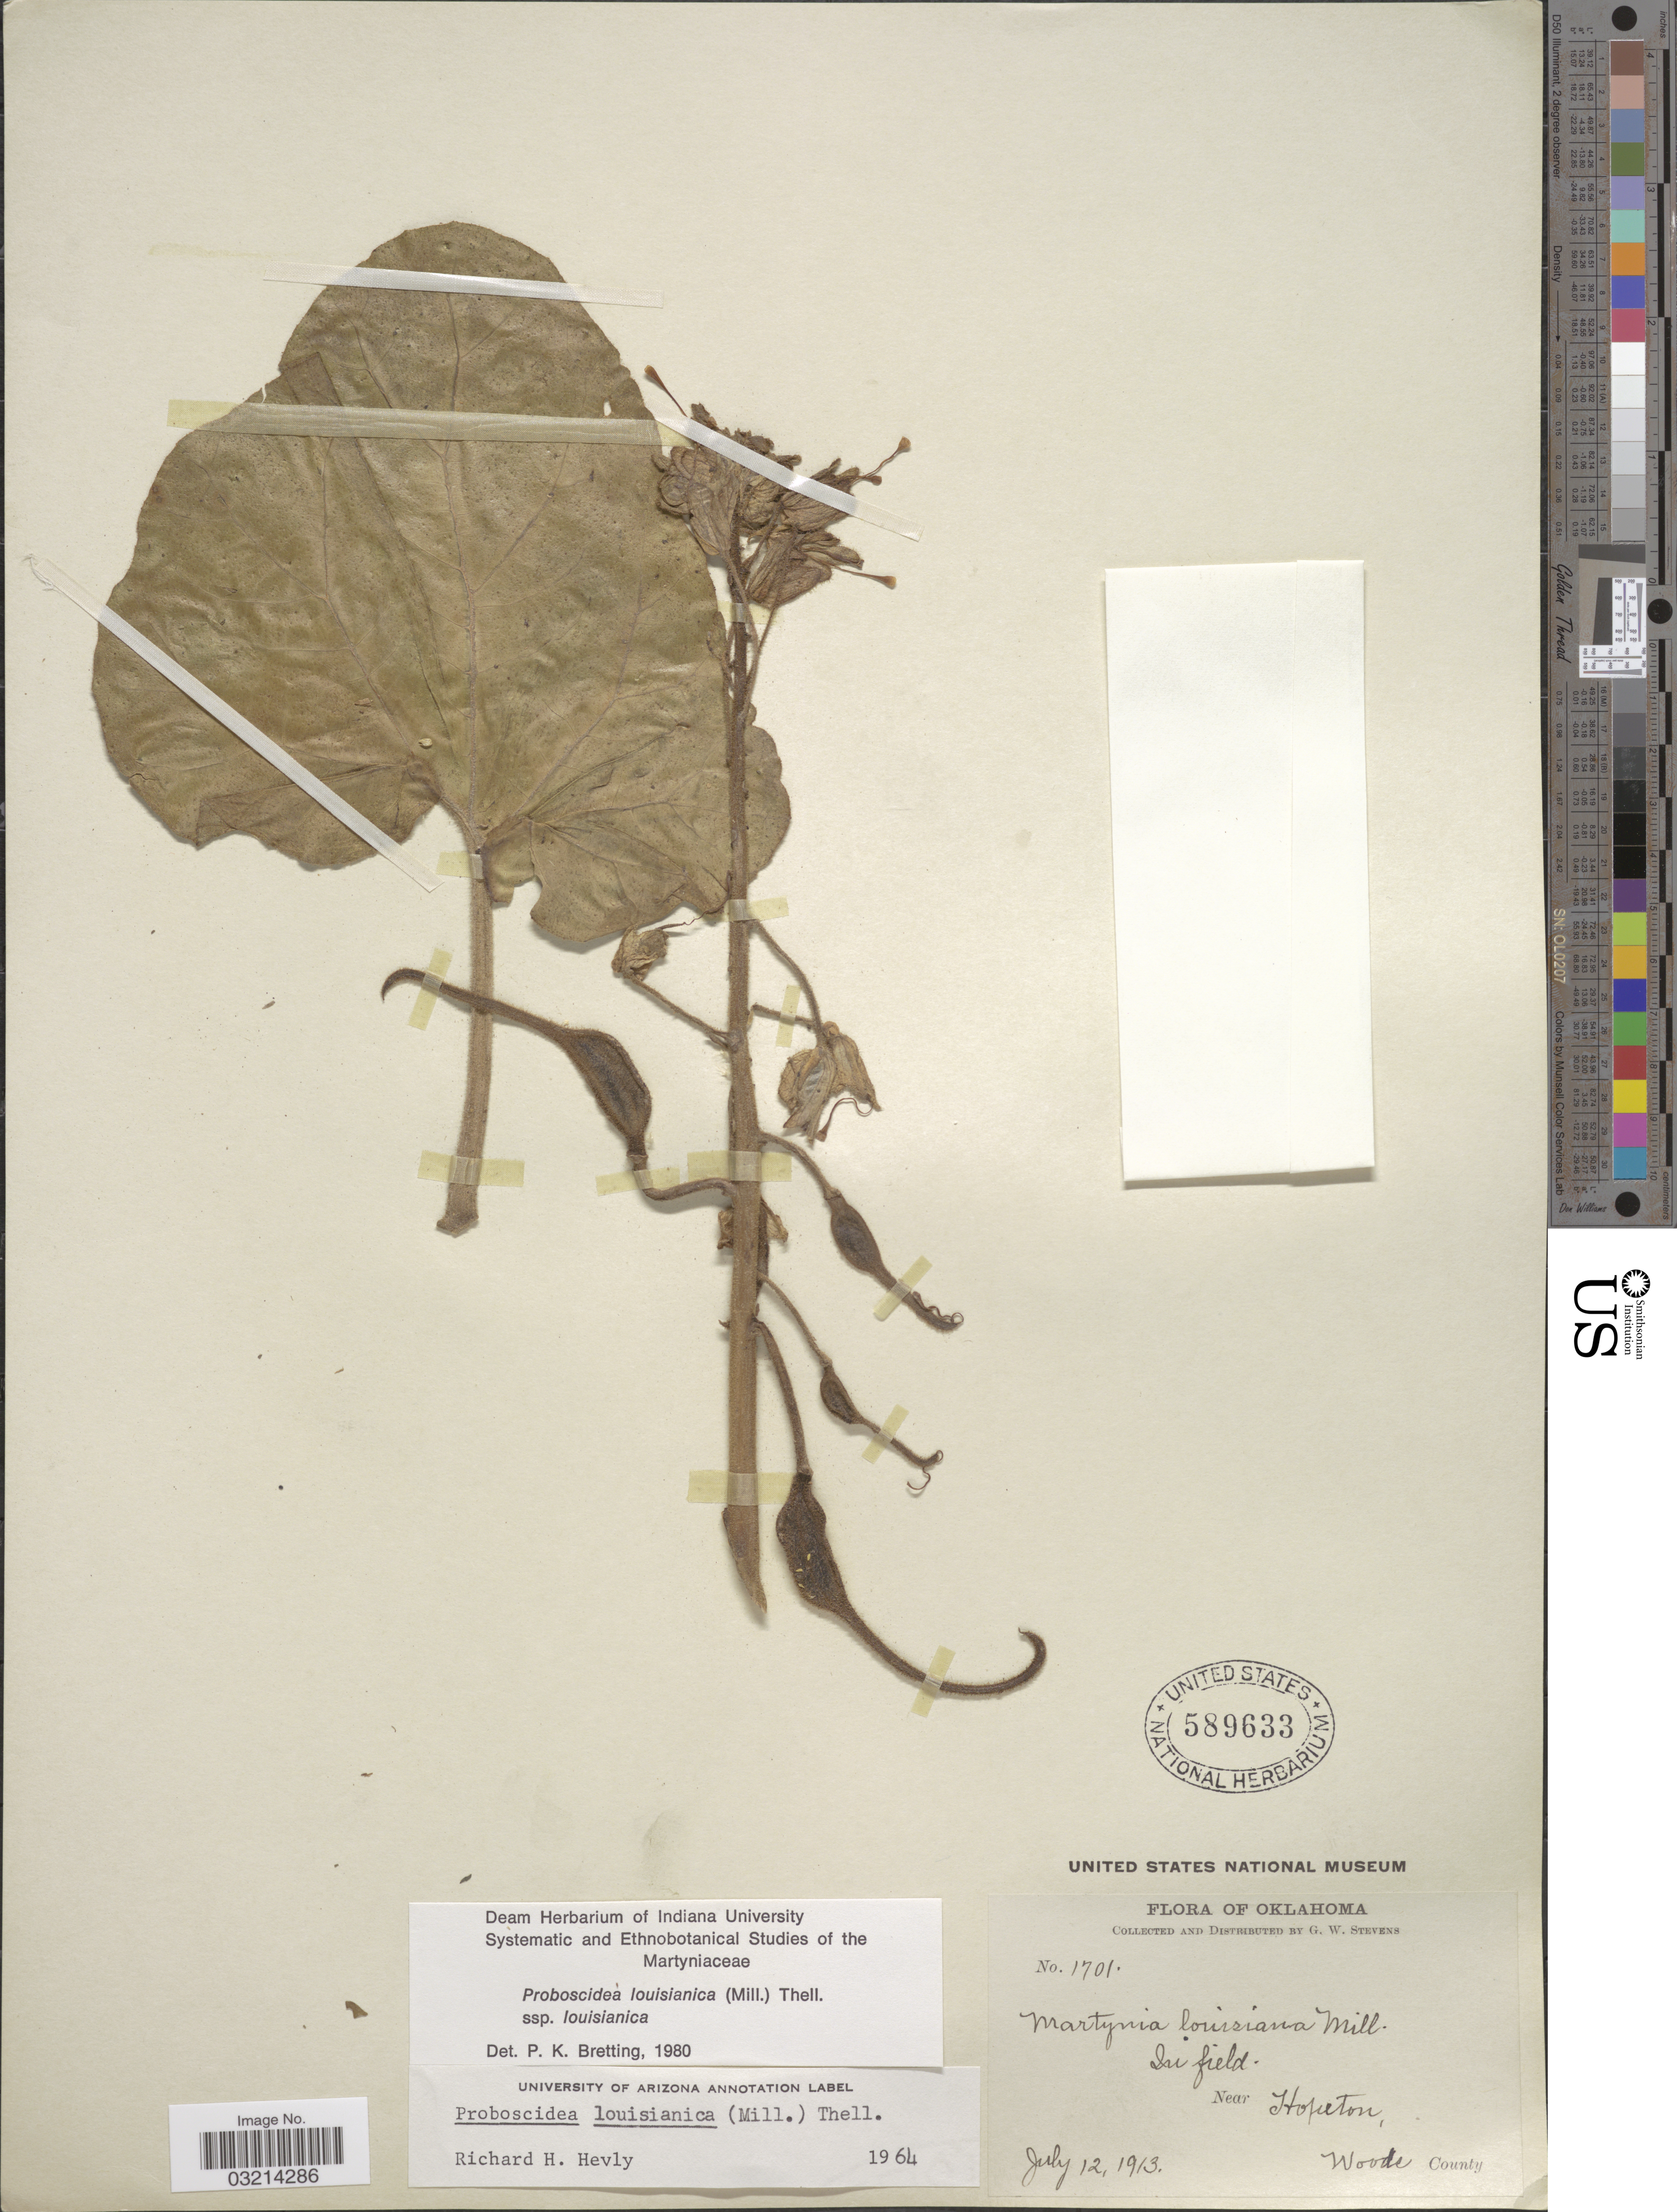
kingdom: Plantae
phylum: Tracheophyta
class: Magnoliopsida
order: Lamiales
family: Martyniaceae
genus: Proboscidea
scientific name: Proboscidea louisianica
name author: Thell.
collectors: G. W. Stevens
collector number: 1701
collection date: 1913-07-12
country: United States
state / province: Oklahoma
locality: In field. Near Hopeton, Woods County.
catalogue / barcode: US 589633